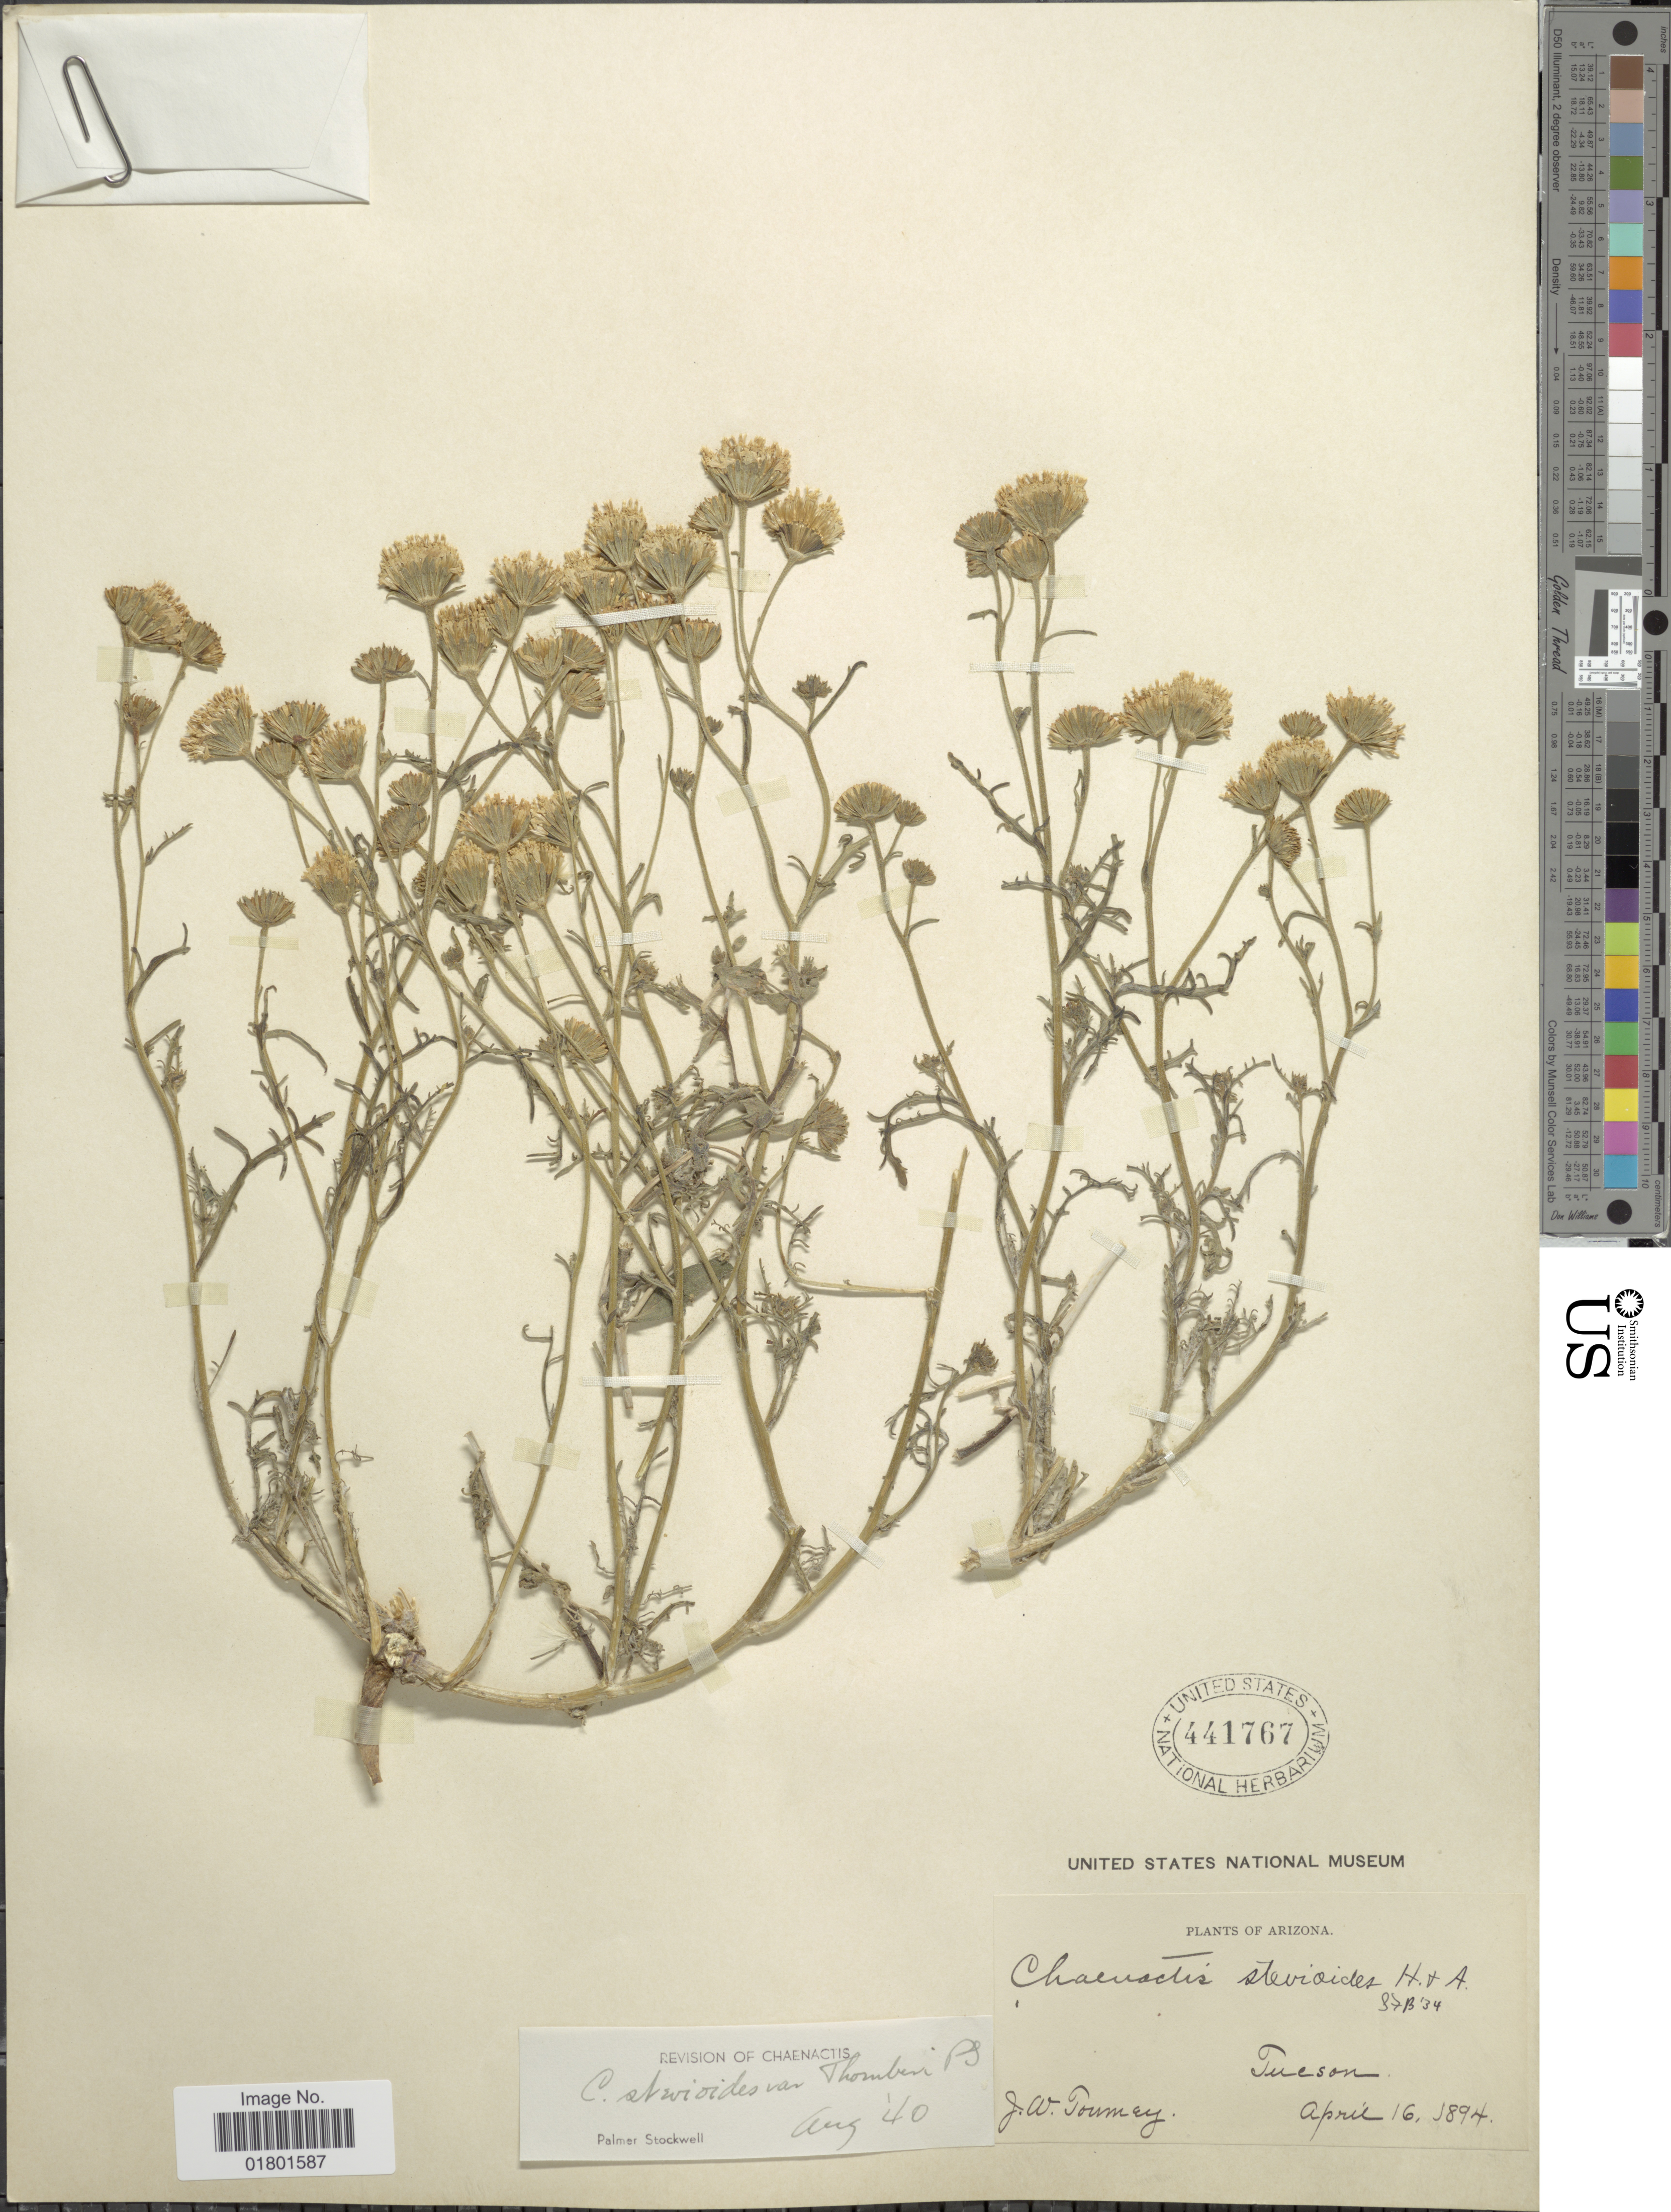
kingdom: Plantae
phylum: Tracheophyta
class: Magnoliopsida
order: Asterales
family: Asteraceae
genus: Chaenactis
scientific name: Chaenactis stevioides var. thornberi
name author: Stockw.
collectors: J. W. Toumey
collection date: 1894-04-16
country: United States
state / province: Arizona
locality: Tucson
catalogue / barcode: US 441767